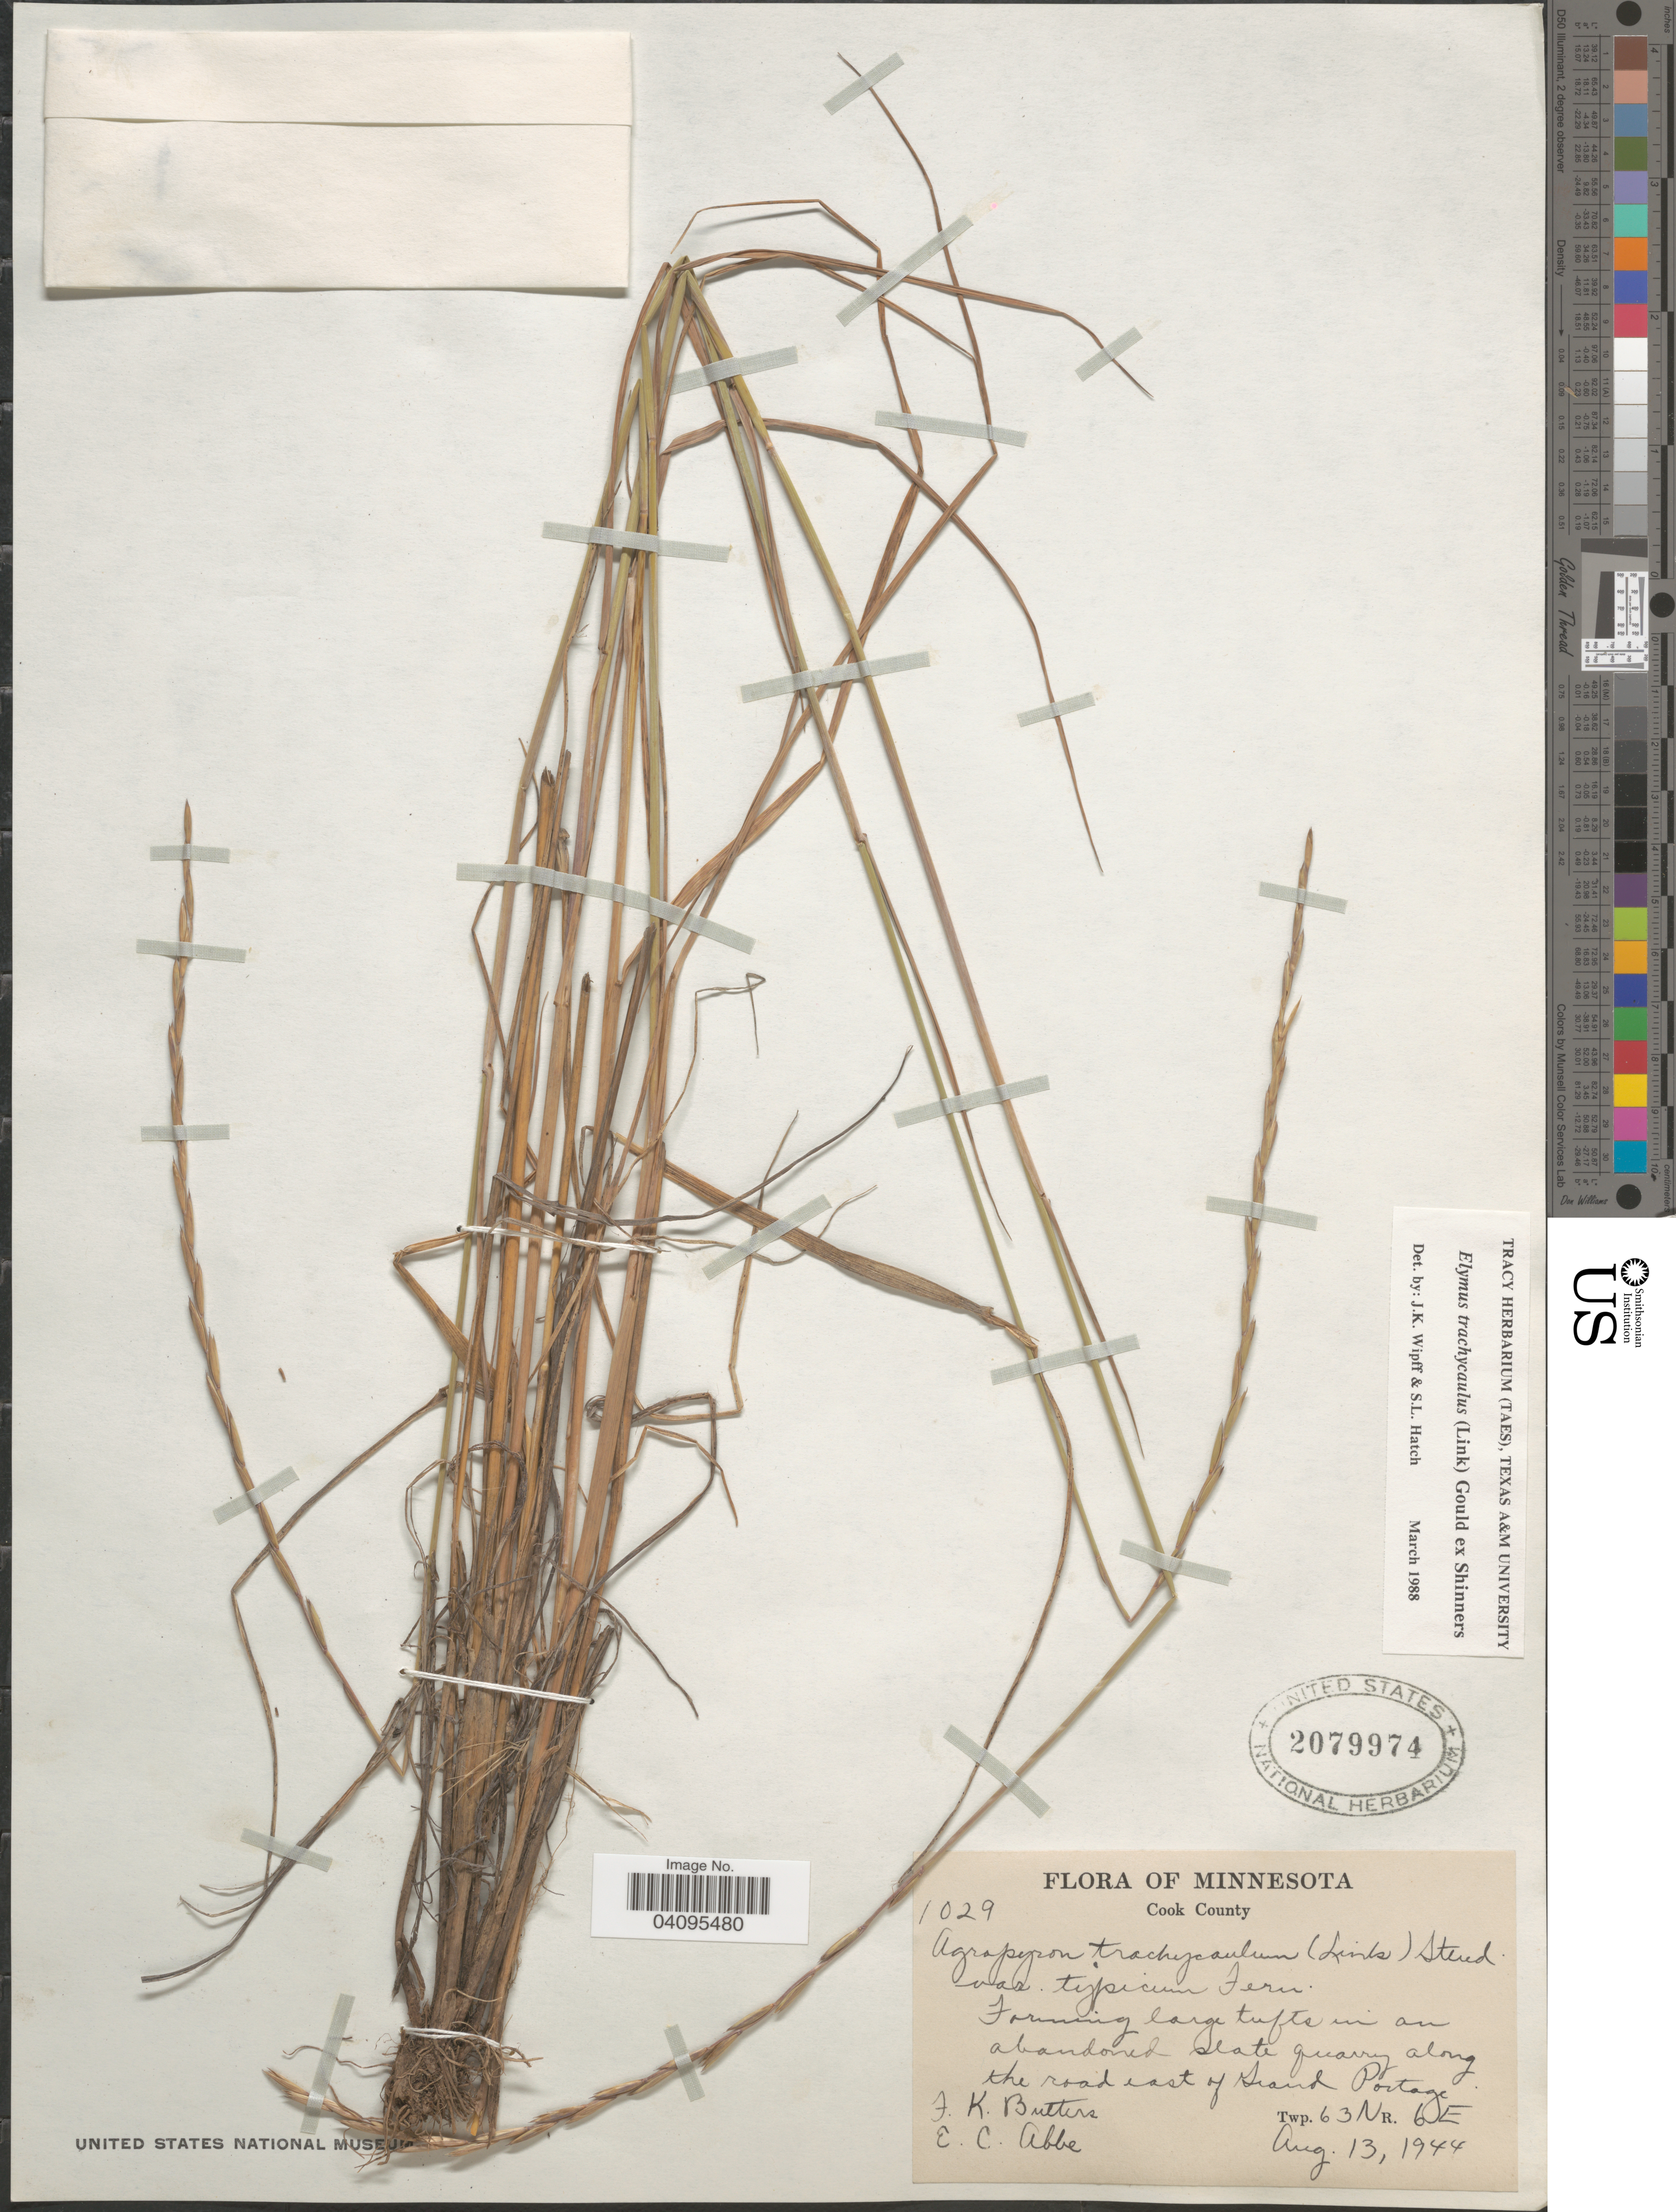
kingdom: Plantae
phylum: Tracheophyta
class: Liliopsida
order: Poales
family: Poaceae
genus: Elymus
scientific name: Elymus trachycaulus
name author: (Link) Gould ex Shinners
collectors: F. K. Butters & E. C. Abbe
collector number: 1029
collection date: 1944-08-13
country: United States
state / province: Minnesota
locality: Cook County. Forming large tufts in an abandoned slate quarry along the road east of Grand Portage. Twp. 63 N R. 6 E.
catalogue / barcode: US 2079974